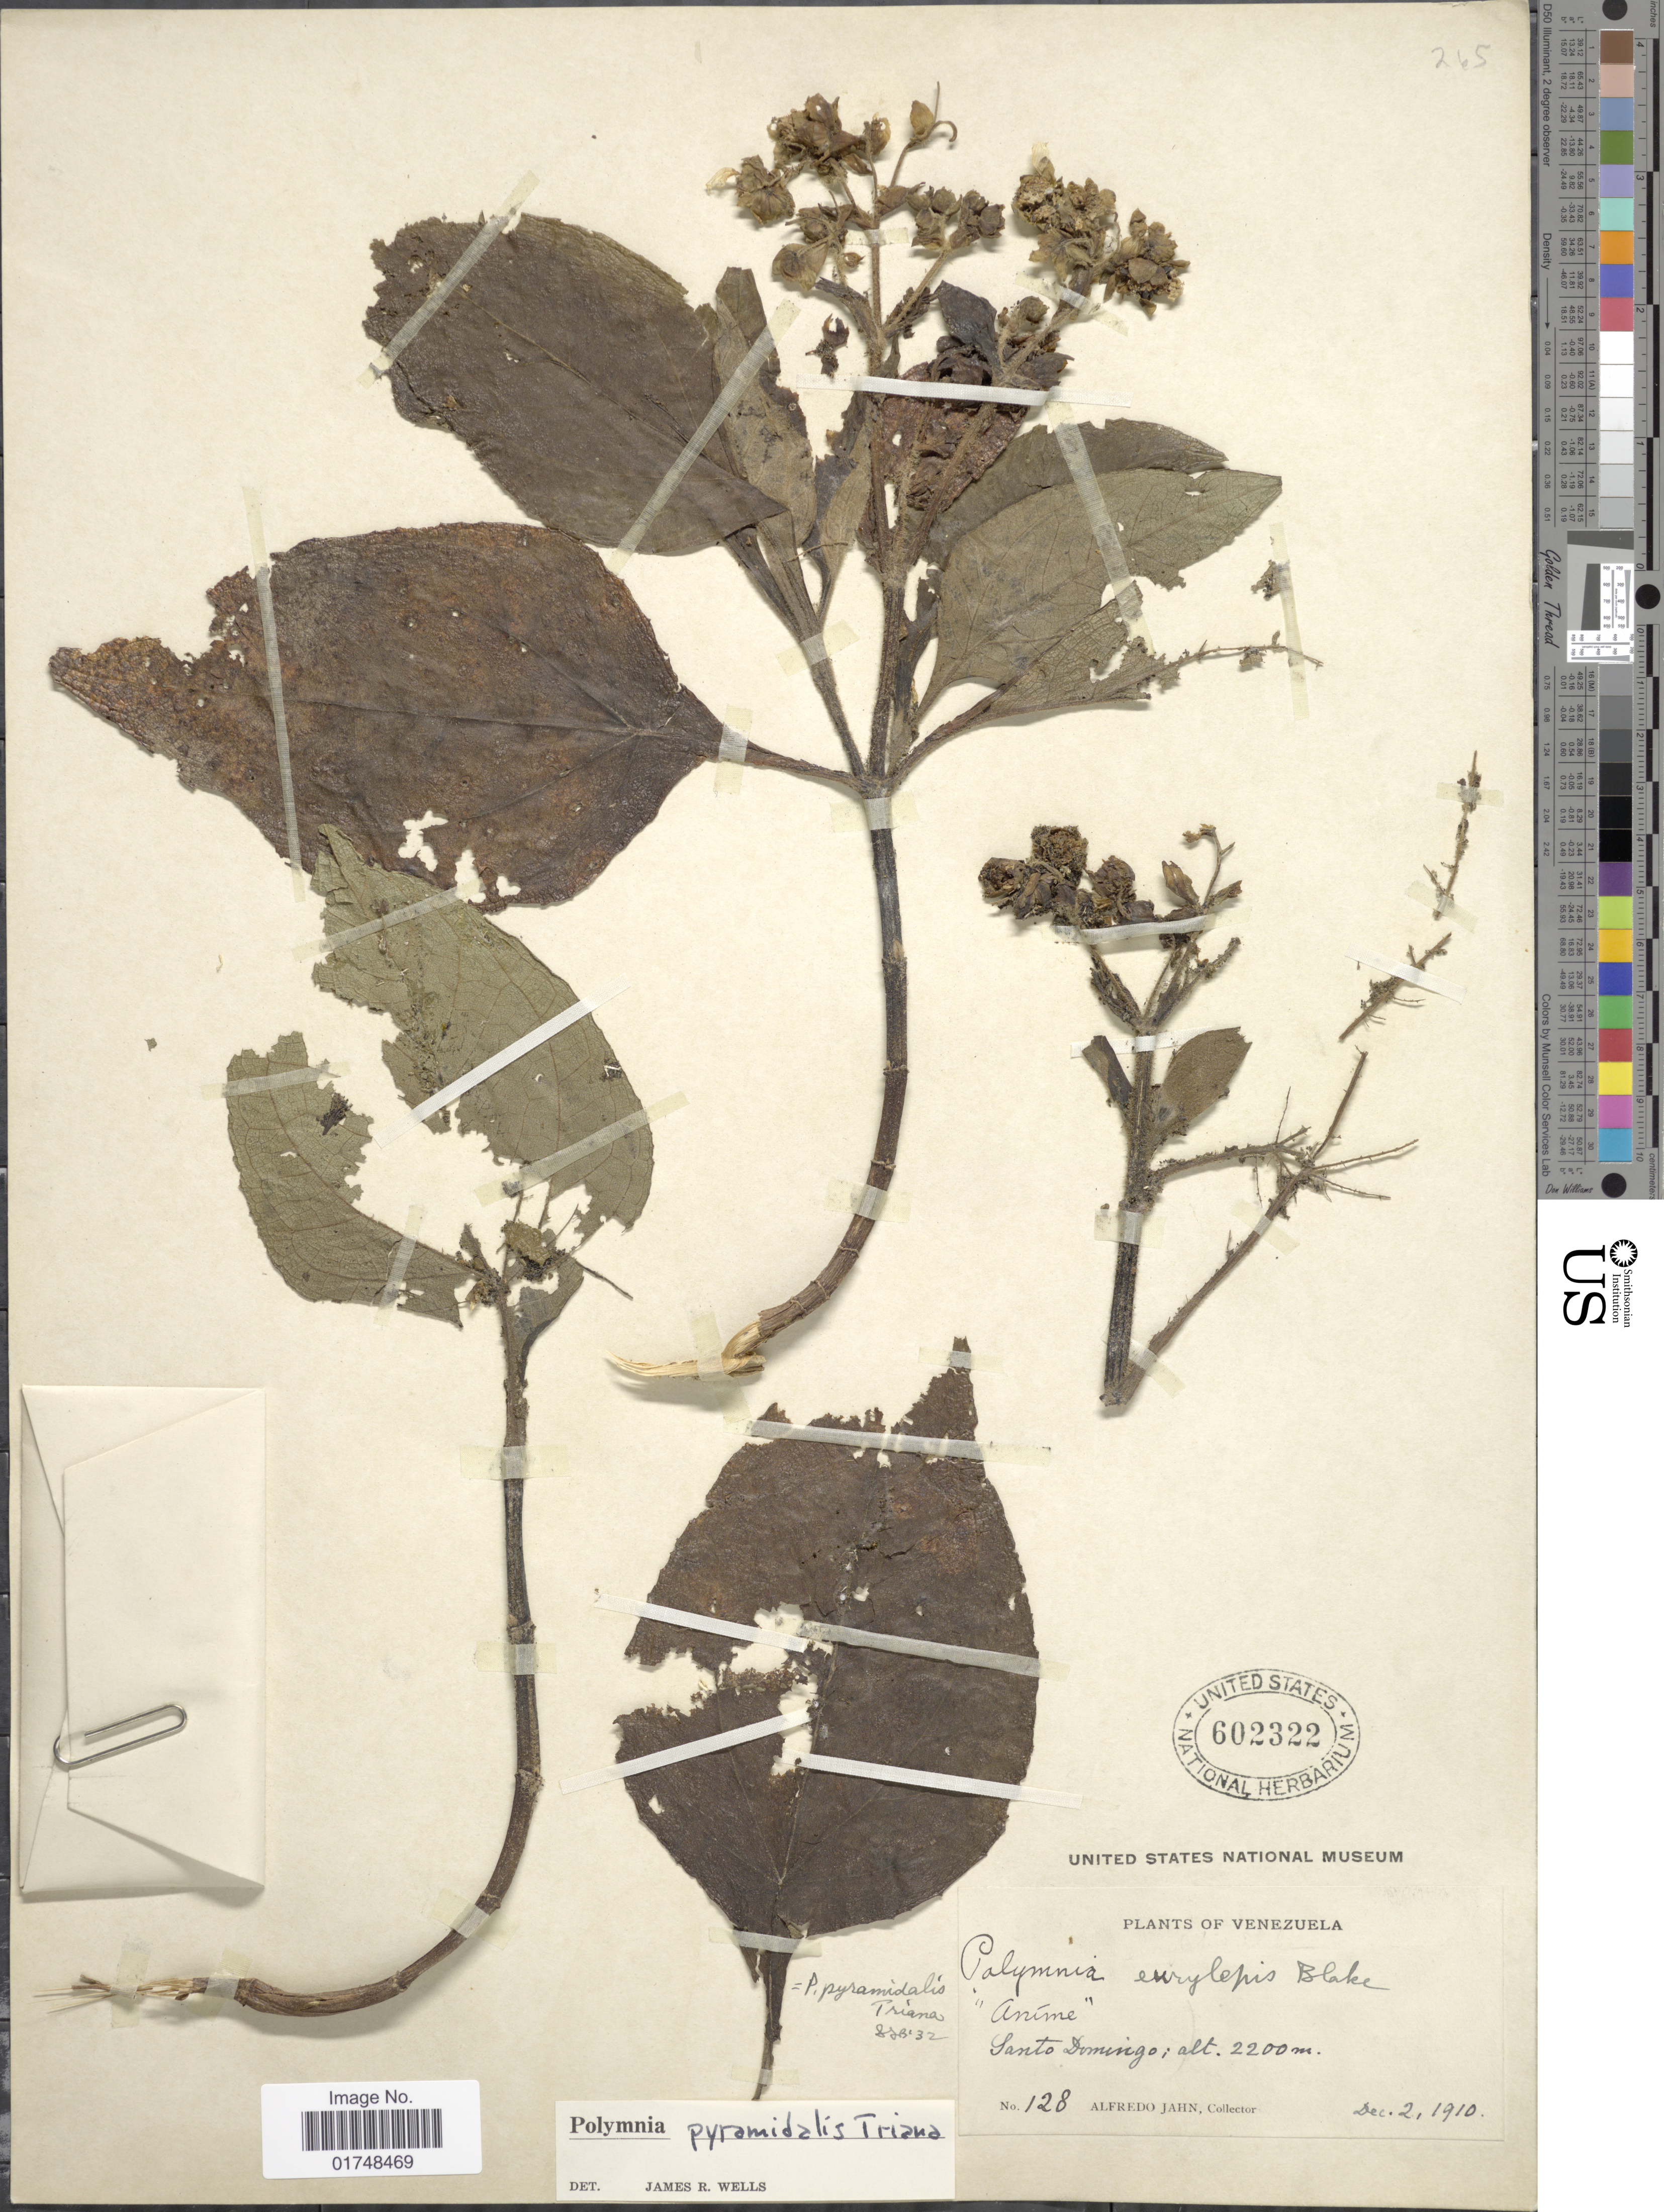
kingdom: Plantae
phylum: Tracheophyta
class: Magnoliopsida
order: Asterales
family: Asteraceae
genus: Smallanthus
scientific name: Smallanthus pyramidalis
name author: (Triana) H. Rob.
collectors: A. Jahn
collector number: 128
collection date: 1910-12-02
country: Venezuela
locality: Santo Domingo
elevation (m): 2200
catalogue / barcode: US 602322